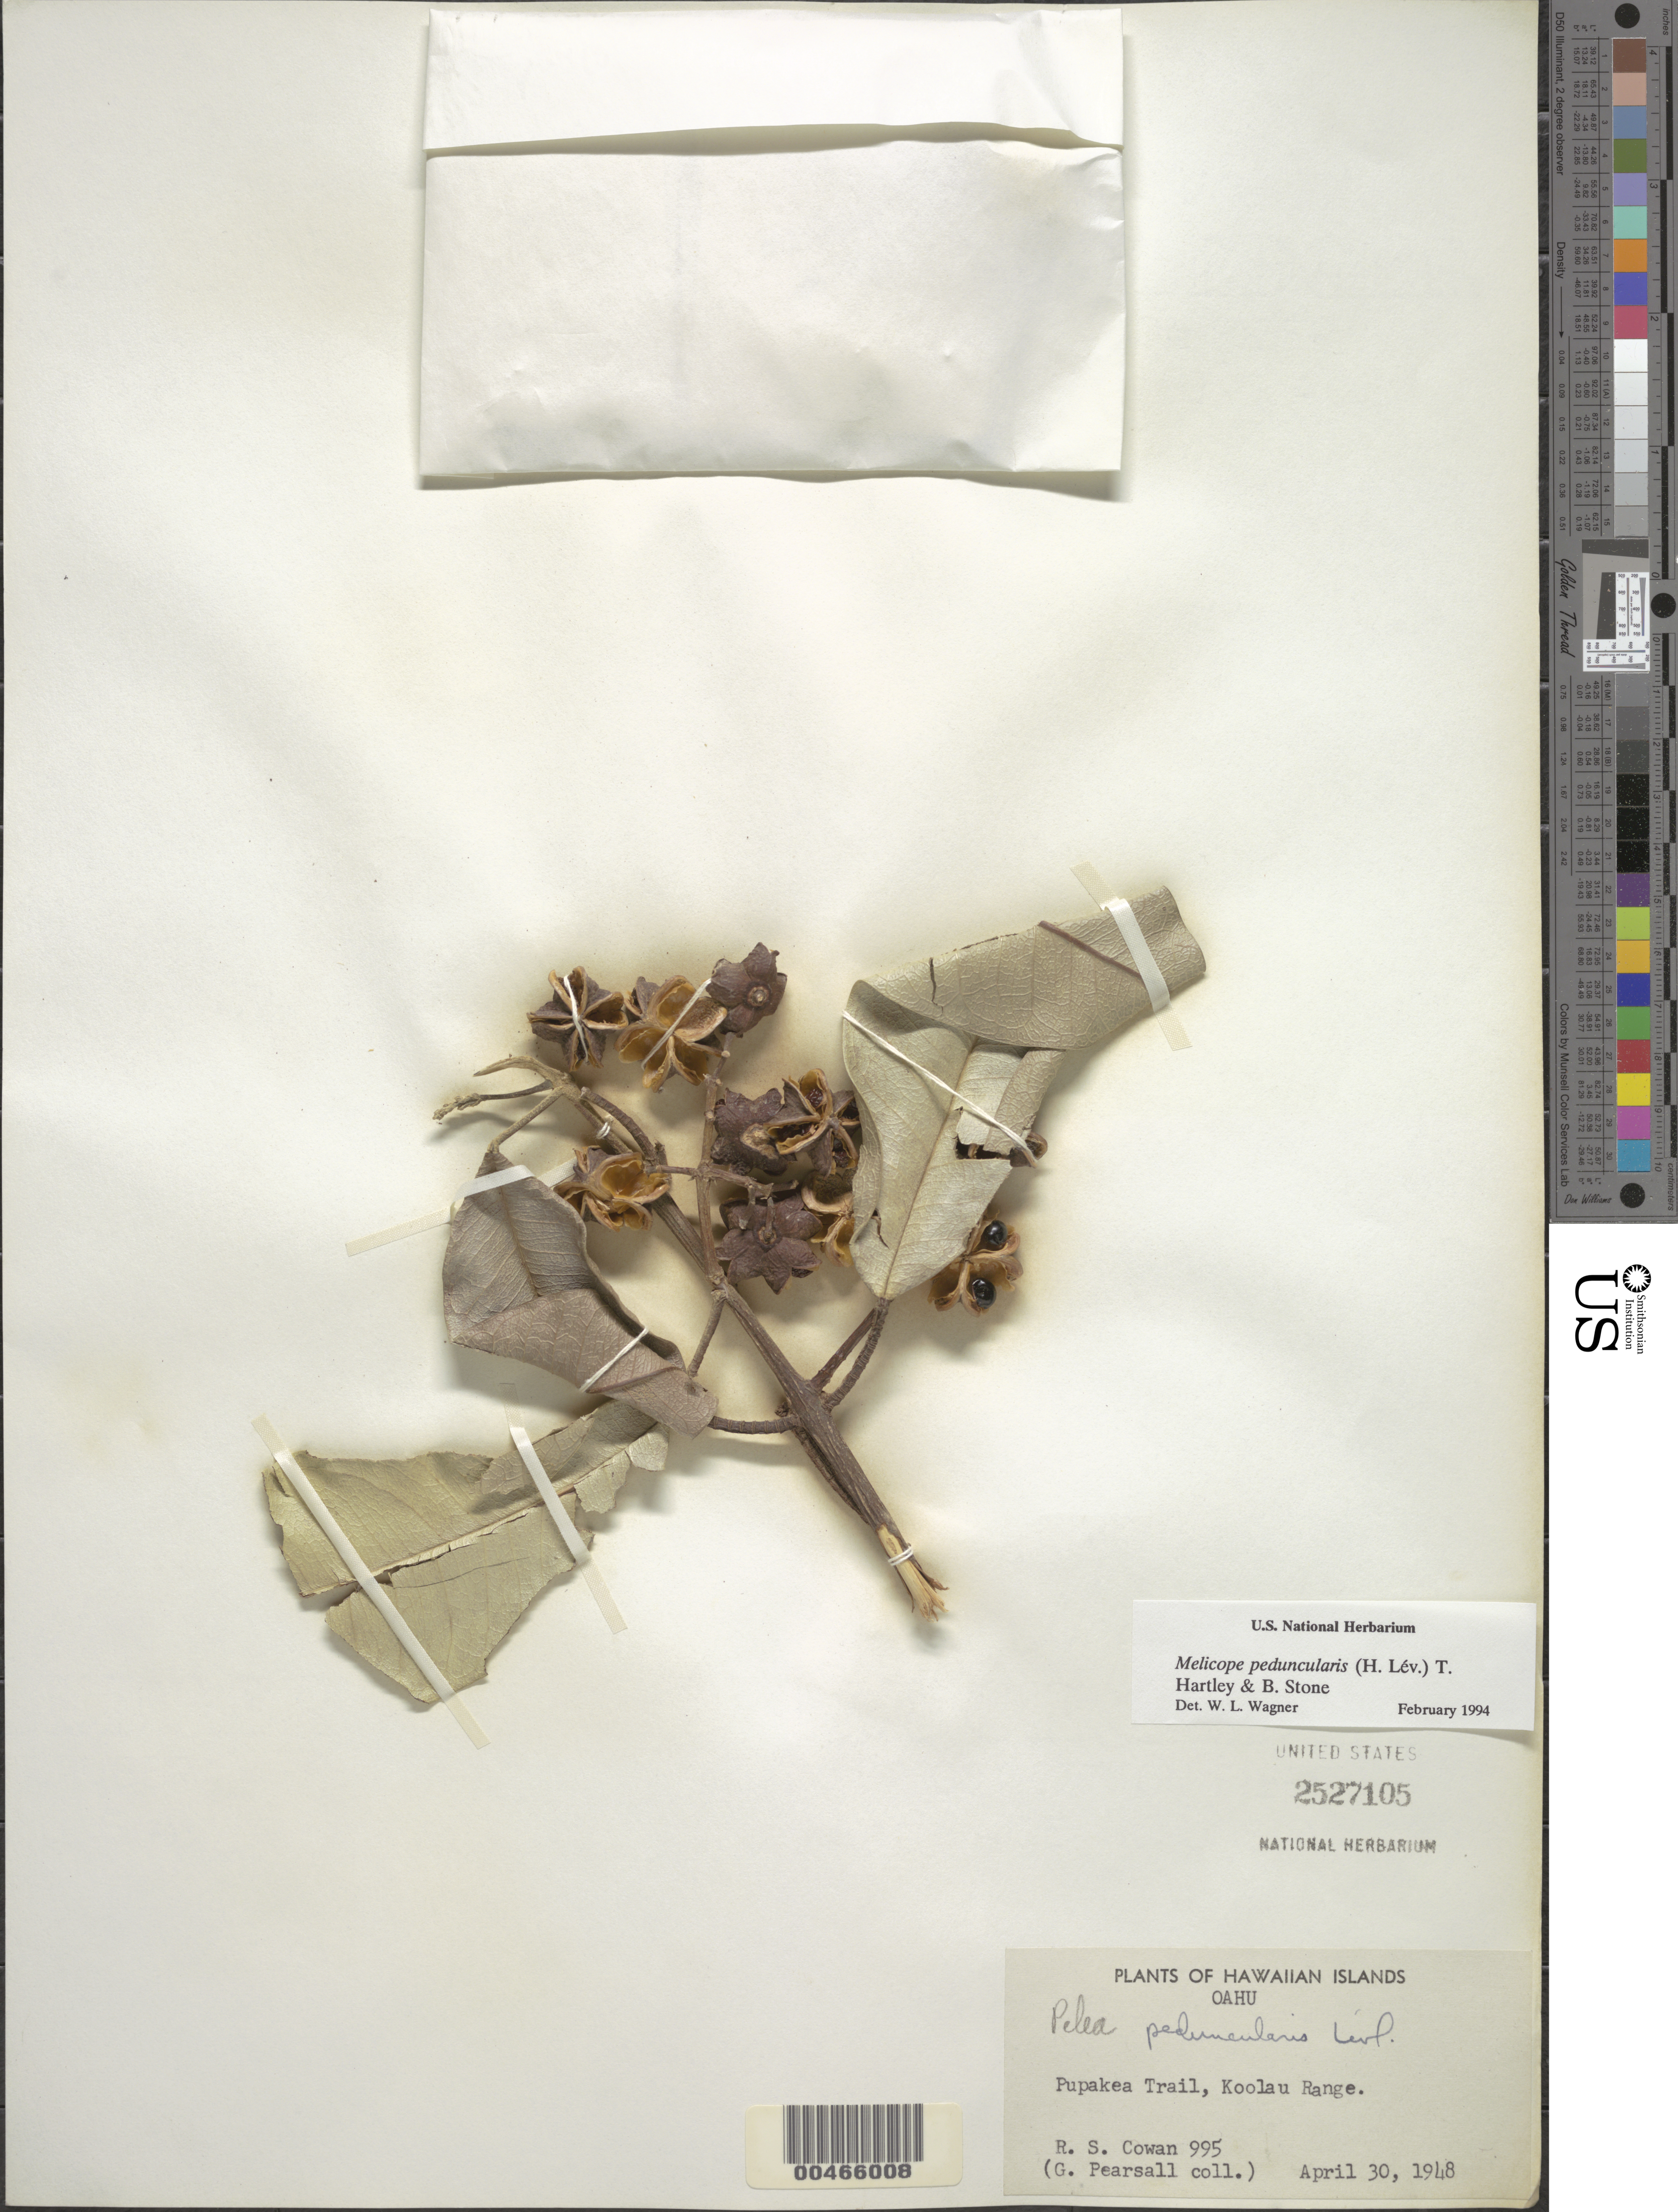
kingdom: Plantae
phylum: Tracheophyta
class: Magnoliopsida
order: Sapindales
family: Rutaceae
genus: Melicope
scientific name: Melicope peduncularis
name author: (H. Lév.) T.G. Hartley & B.C. Stone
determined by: Wagner, W. L., (BOT), Smithsonian Institution - National Museum of Natural History (UNITED STATES)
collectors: R. S. Cowan & G. Pearsall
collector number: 995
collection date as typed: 30 Apr 1948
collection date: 1948-04-30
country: United States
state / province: Hawaii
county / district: Honolulu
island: Oahu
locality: Pupakea Trail, Koolau Range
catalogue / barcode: US 2527105